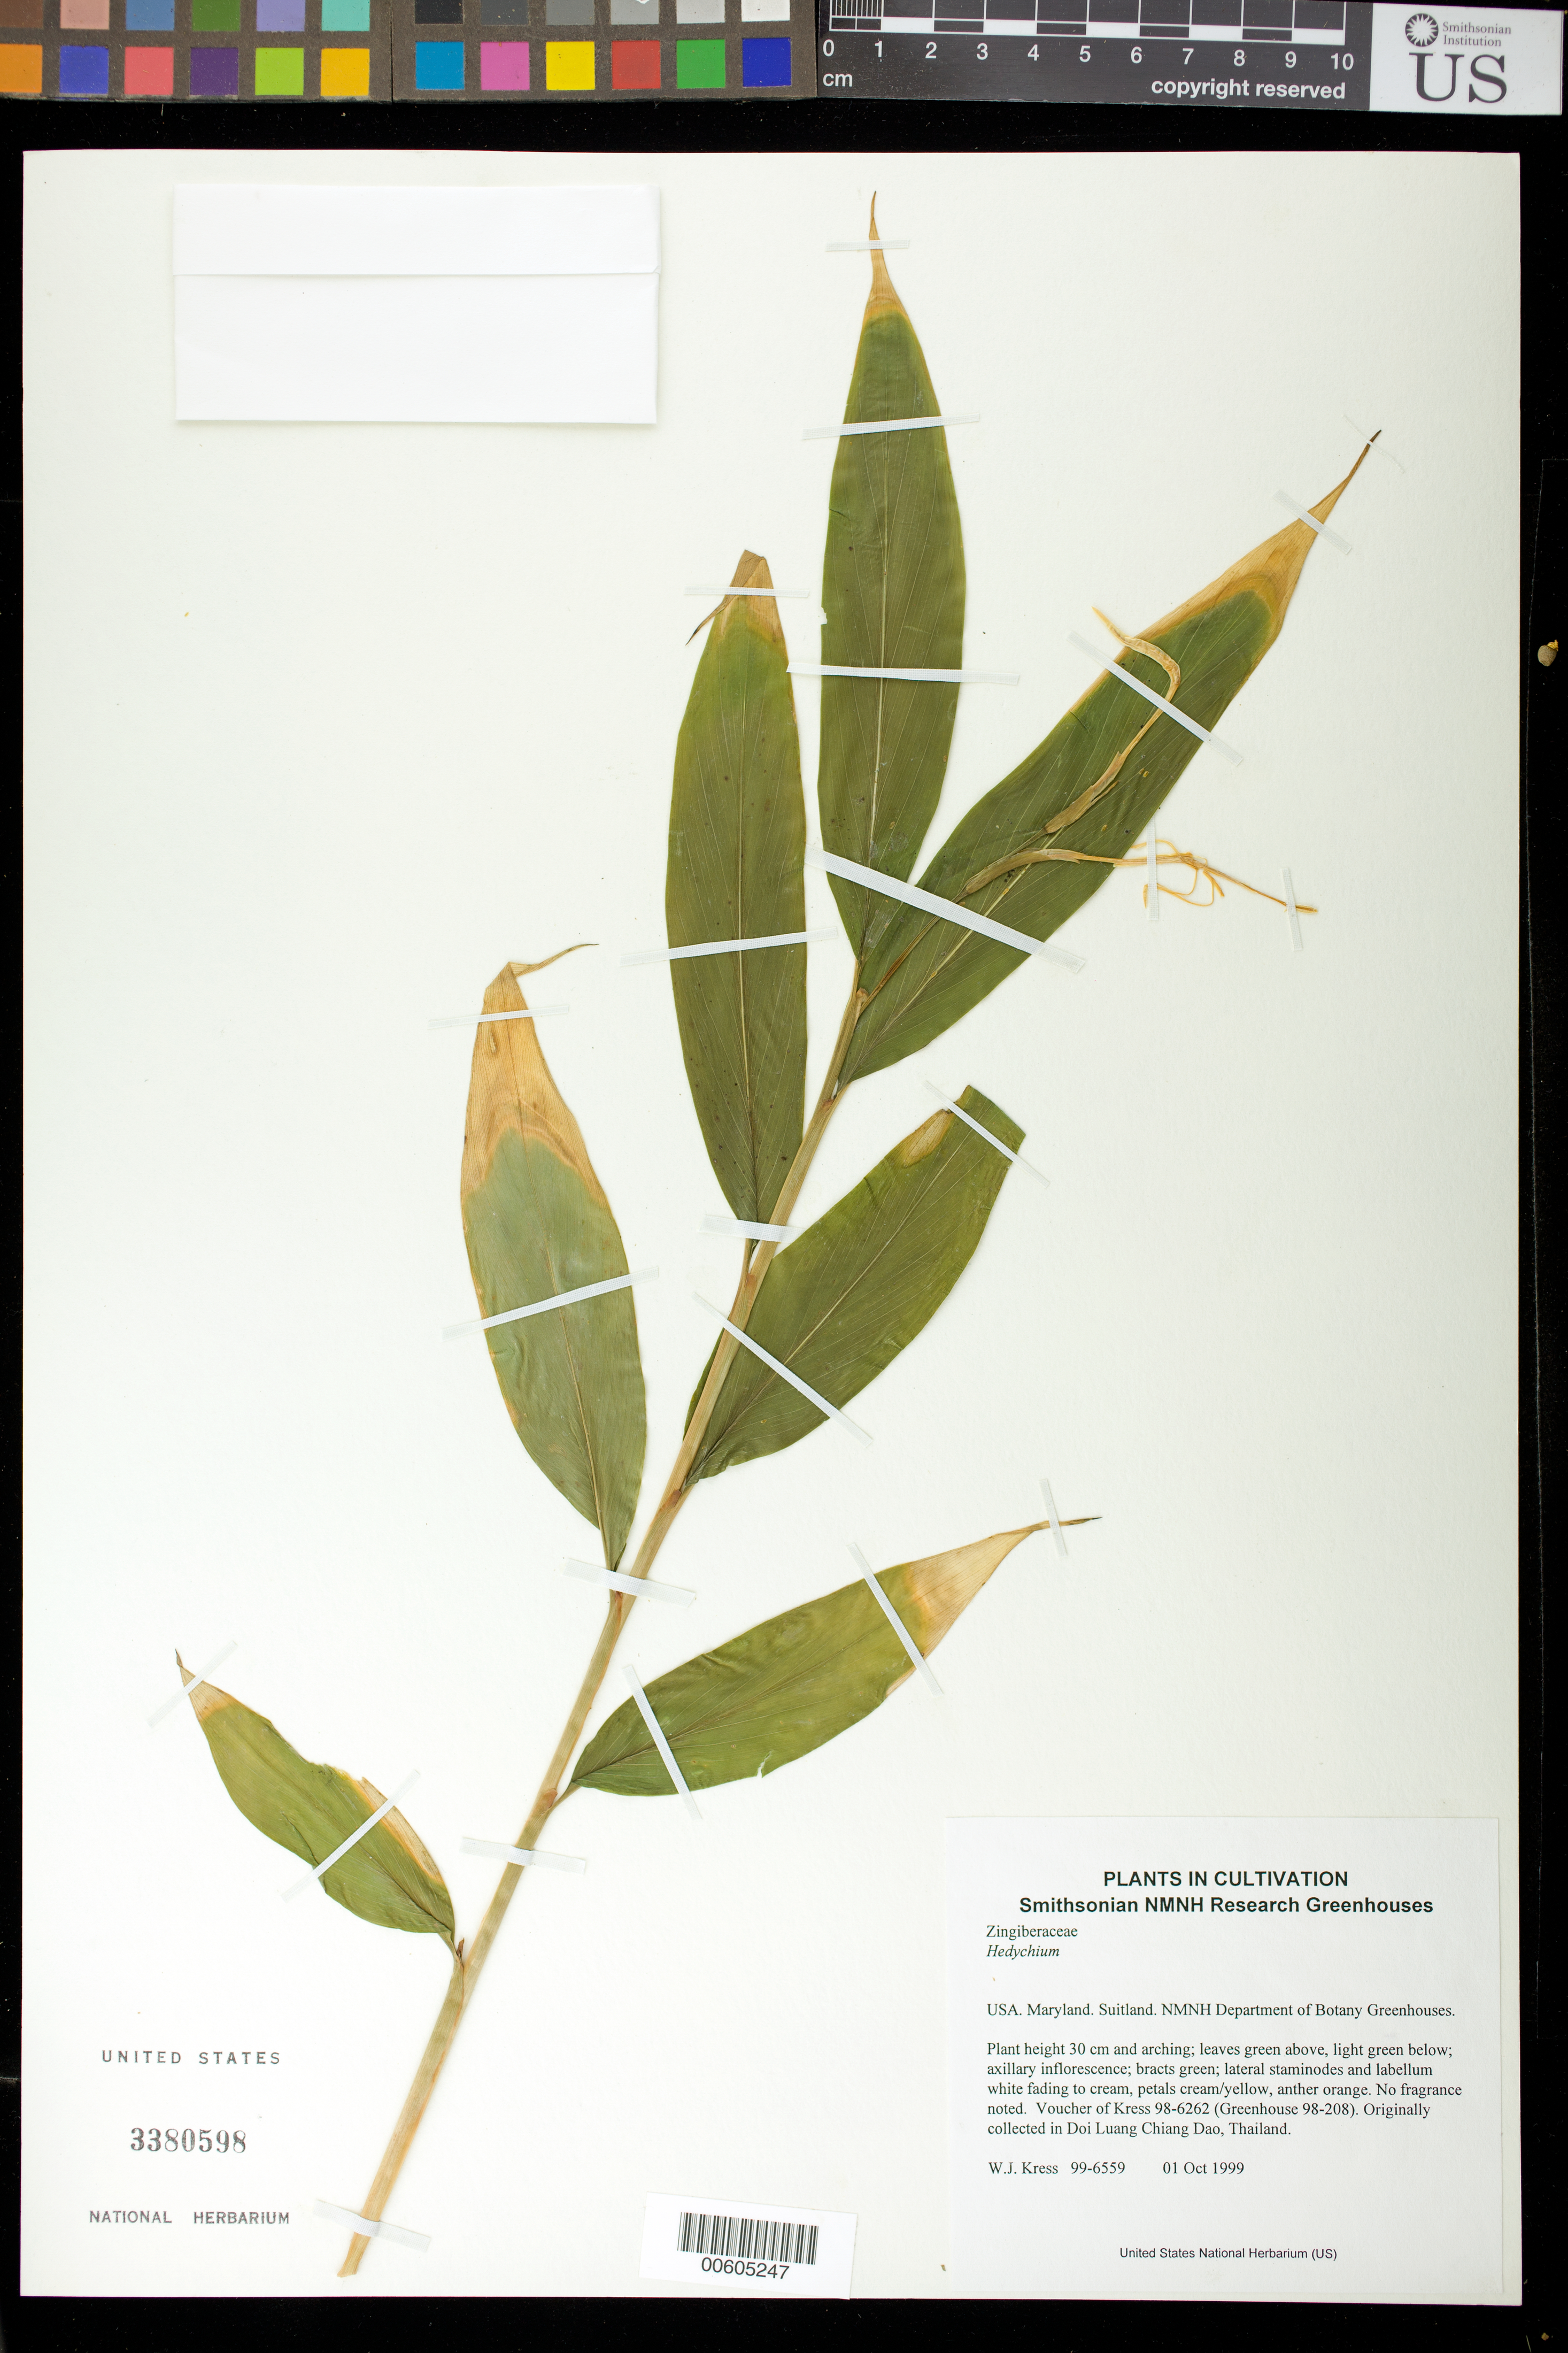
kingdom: Plantae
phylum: Tracheophyta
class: Liliopsida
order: Zingiberales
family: Zingiberaceae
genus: Hedychium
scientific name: Hedychium sp.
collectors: W. J. Kress & M. Bordelon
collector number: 99-6559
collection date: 1999-10-01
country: United States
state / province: Maryland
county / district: Prince George's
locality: NMNH Botany Research Greenhouses. Suitland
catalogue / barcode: US 3380598